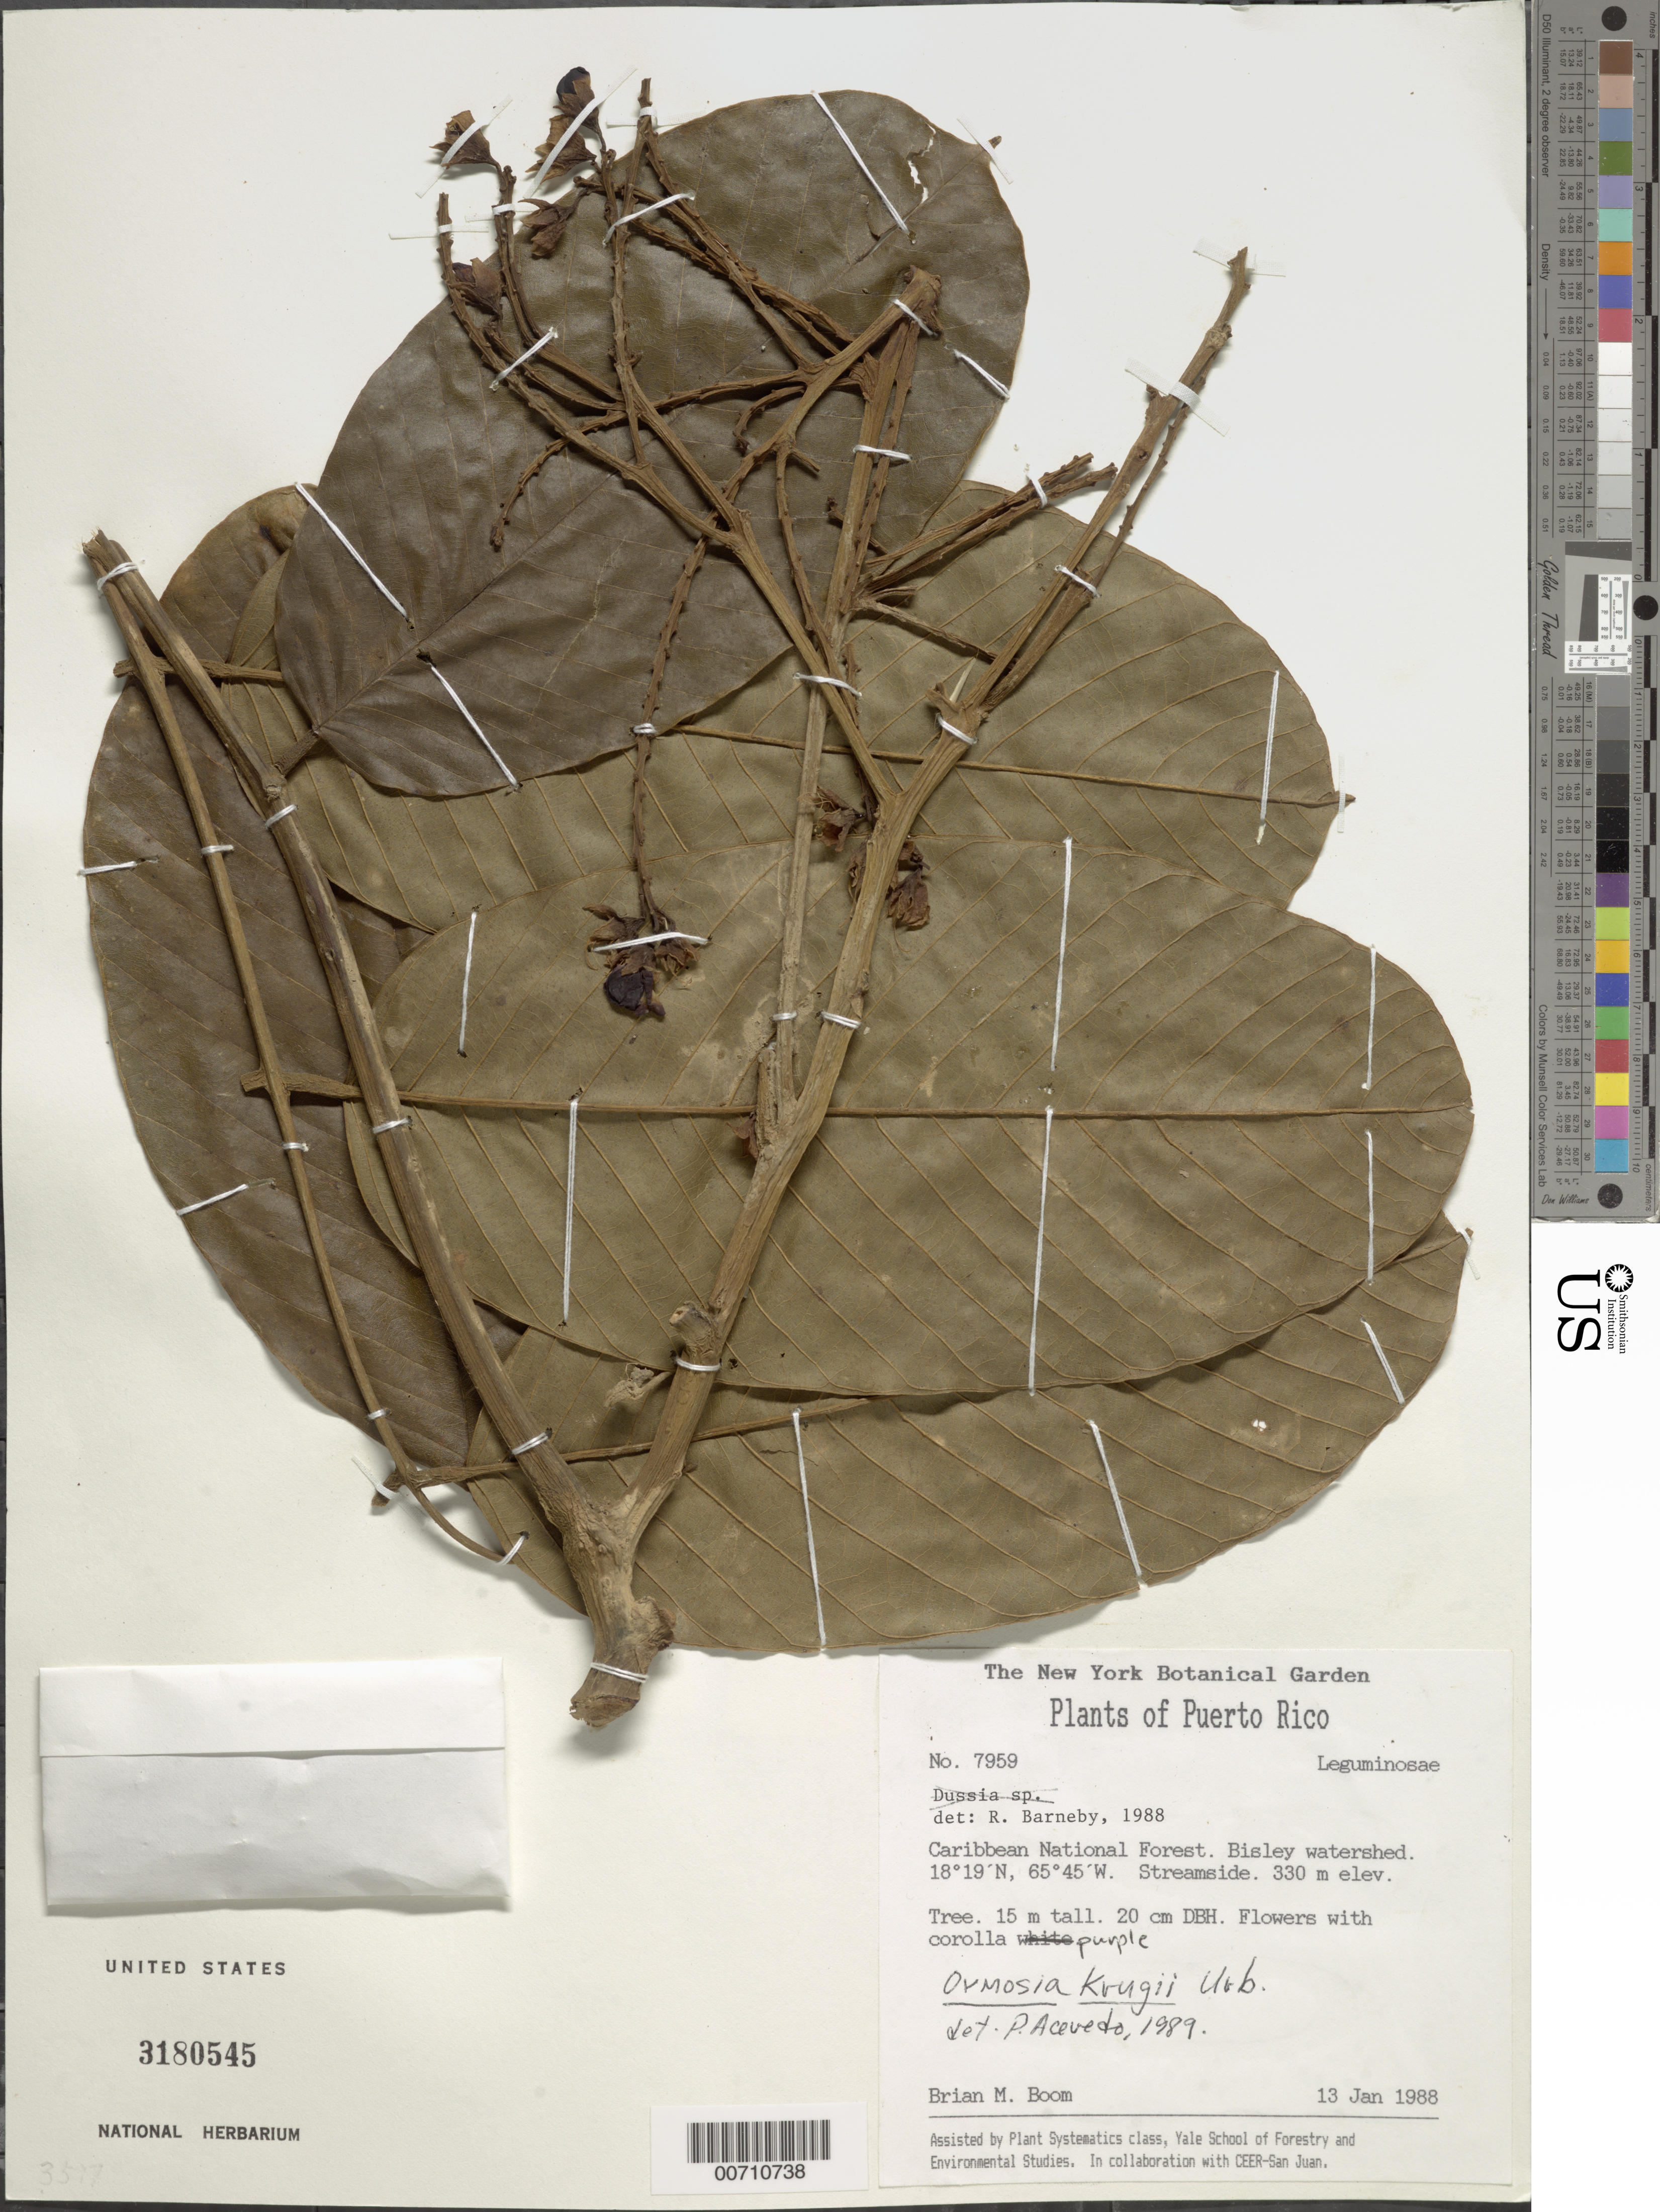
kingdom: Plantae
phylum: Tracheophyta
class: Magnoliopsida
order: Fabales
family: Fabaceae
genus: Ormosia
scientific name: Ormosia krugii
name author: Urb.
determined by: Acevedo-Rodríguez, P., (BOT), Smithsonian Institution - National Museum of Natural History (UNITED STATES)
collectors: B. M. Boom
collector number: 7959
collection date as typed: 13 Jan 1988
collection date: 1988-01-13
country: Puerto Rico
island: Greater Antilles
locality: Carib. Natl. Forest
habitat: Bisley watershed, steamside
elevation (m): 330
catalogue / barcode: US 3180545